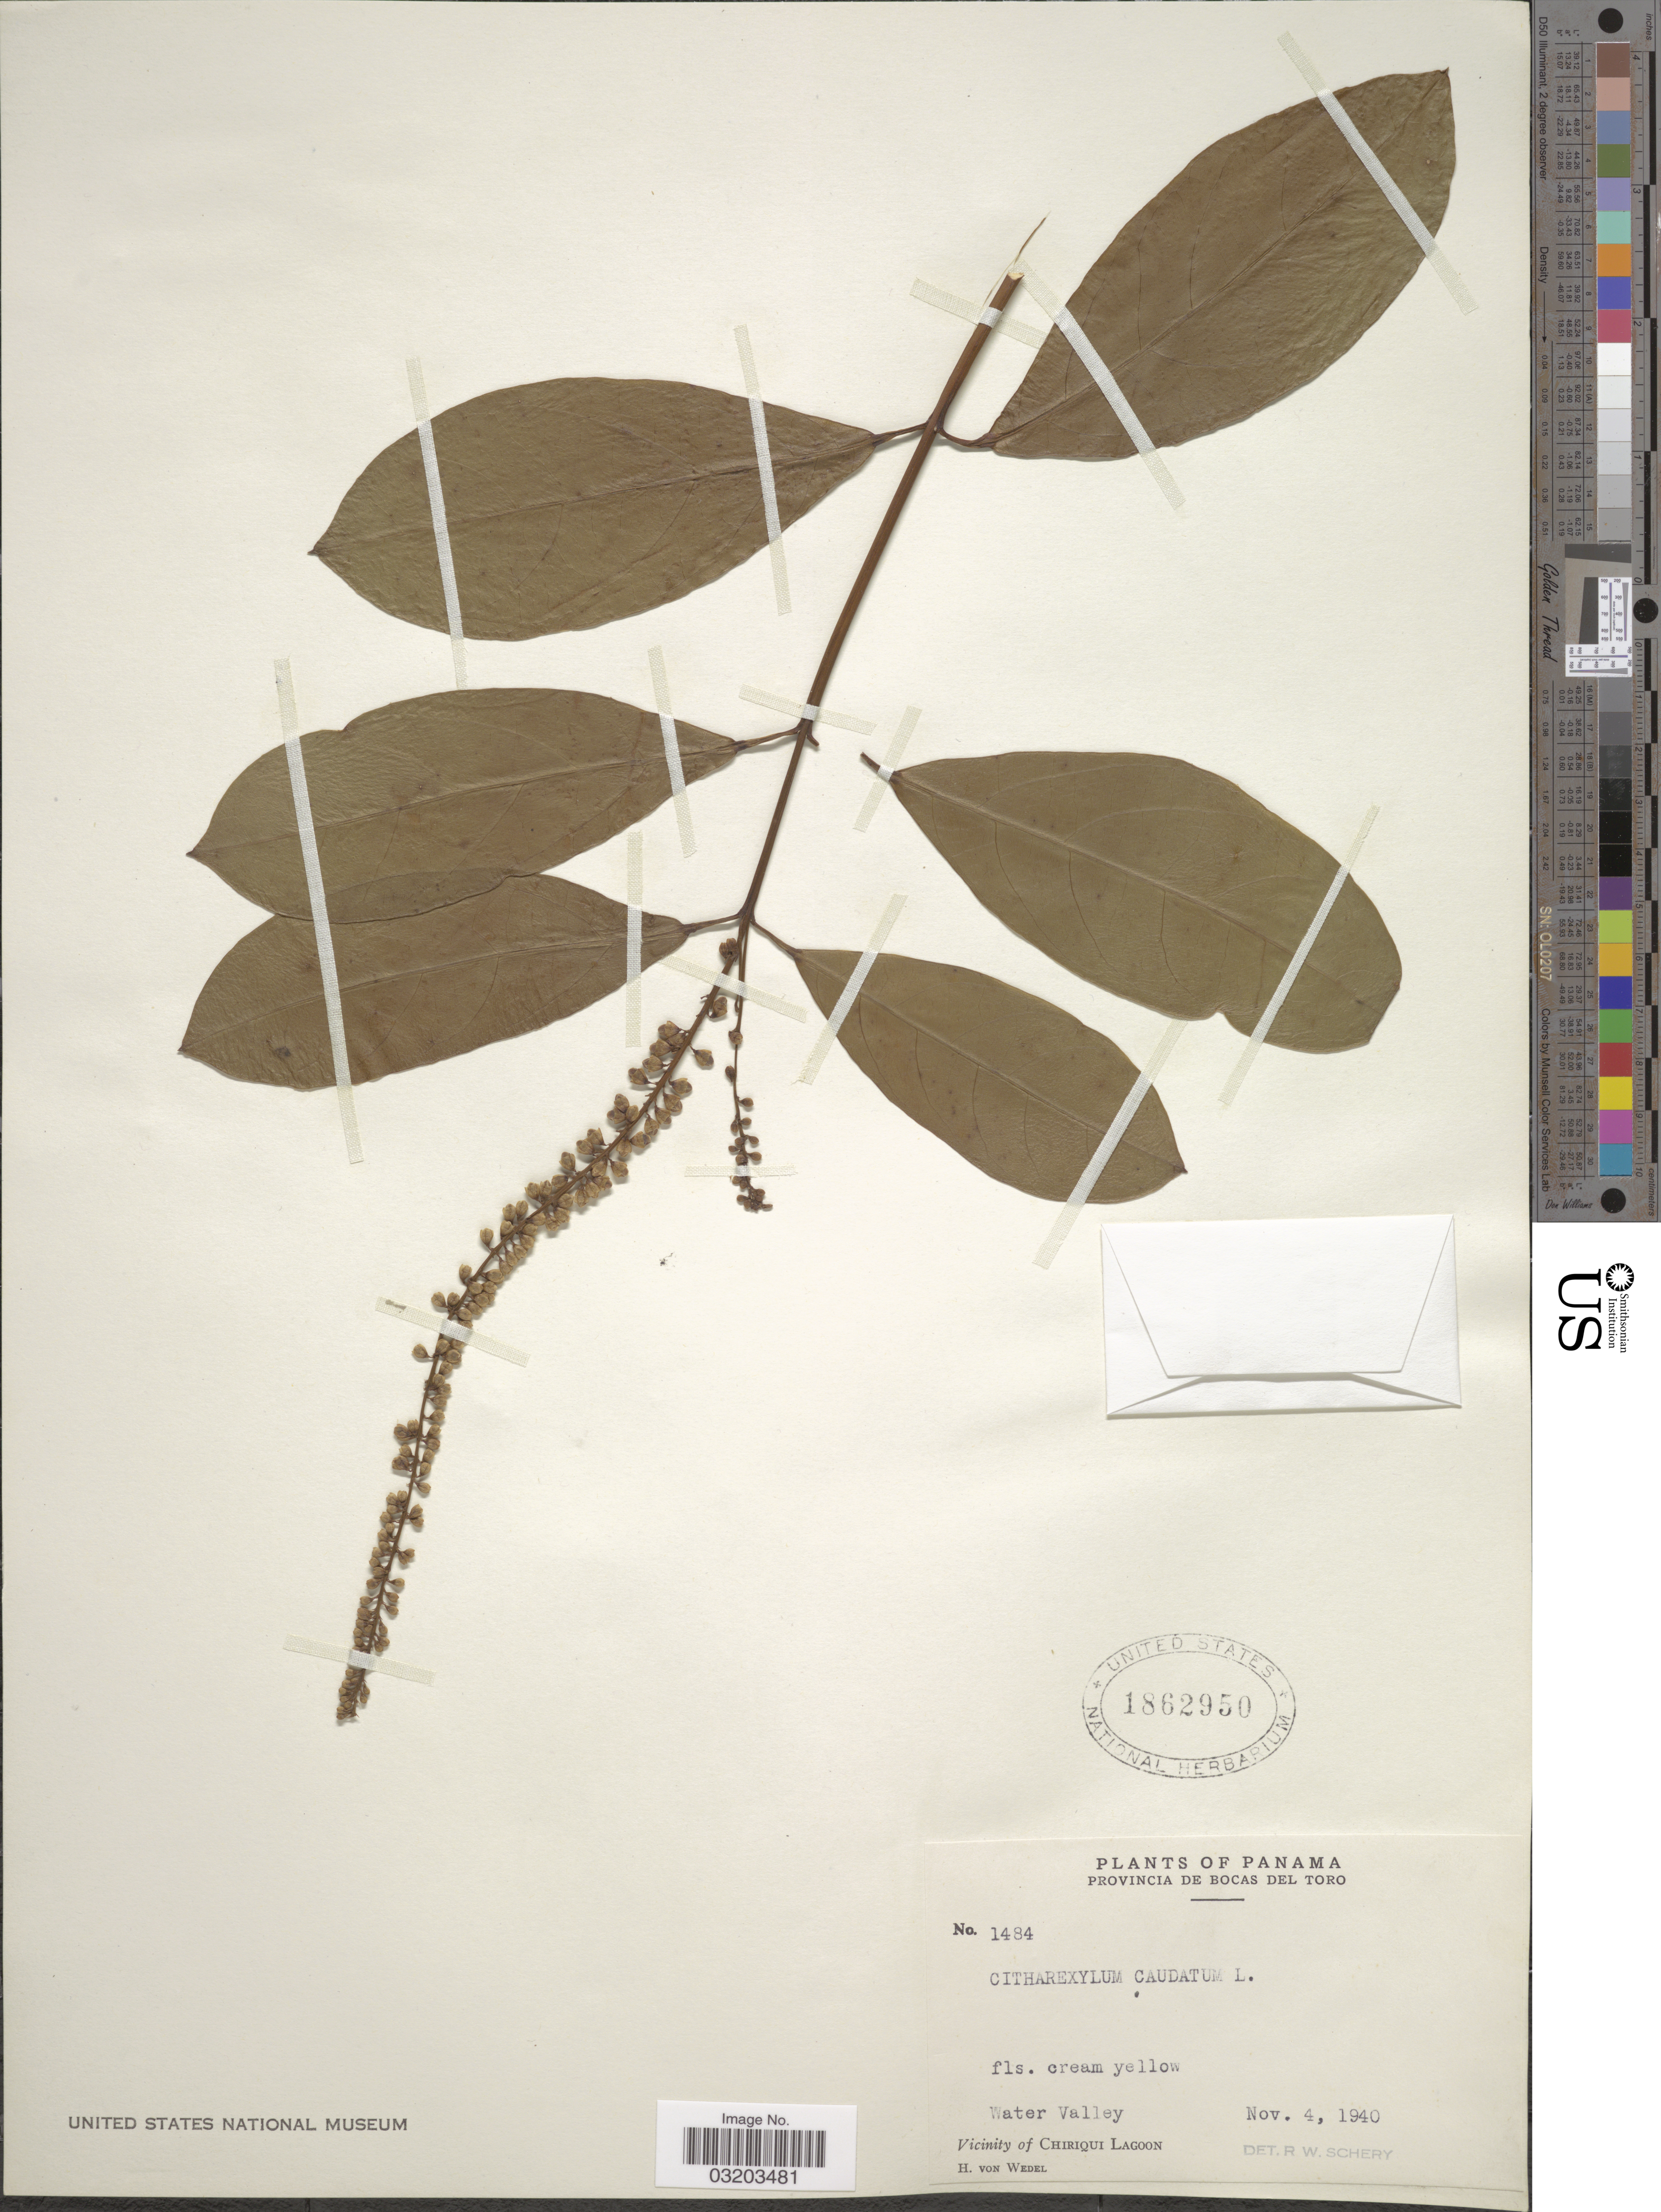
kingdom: Plantae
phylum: Tracheophyta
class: Magnoliopsida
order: Lamiales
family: Verbenaceae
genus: Citharexylum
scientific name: Citharexylum caudatum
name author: L.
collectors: H. von Wedel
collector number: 1484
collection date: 1940-11-04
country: Panama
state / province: Bocas del Toro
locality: Water Valley. Vicinity of Chiriqui Lagoon.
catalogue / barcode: US 1862950